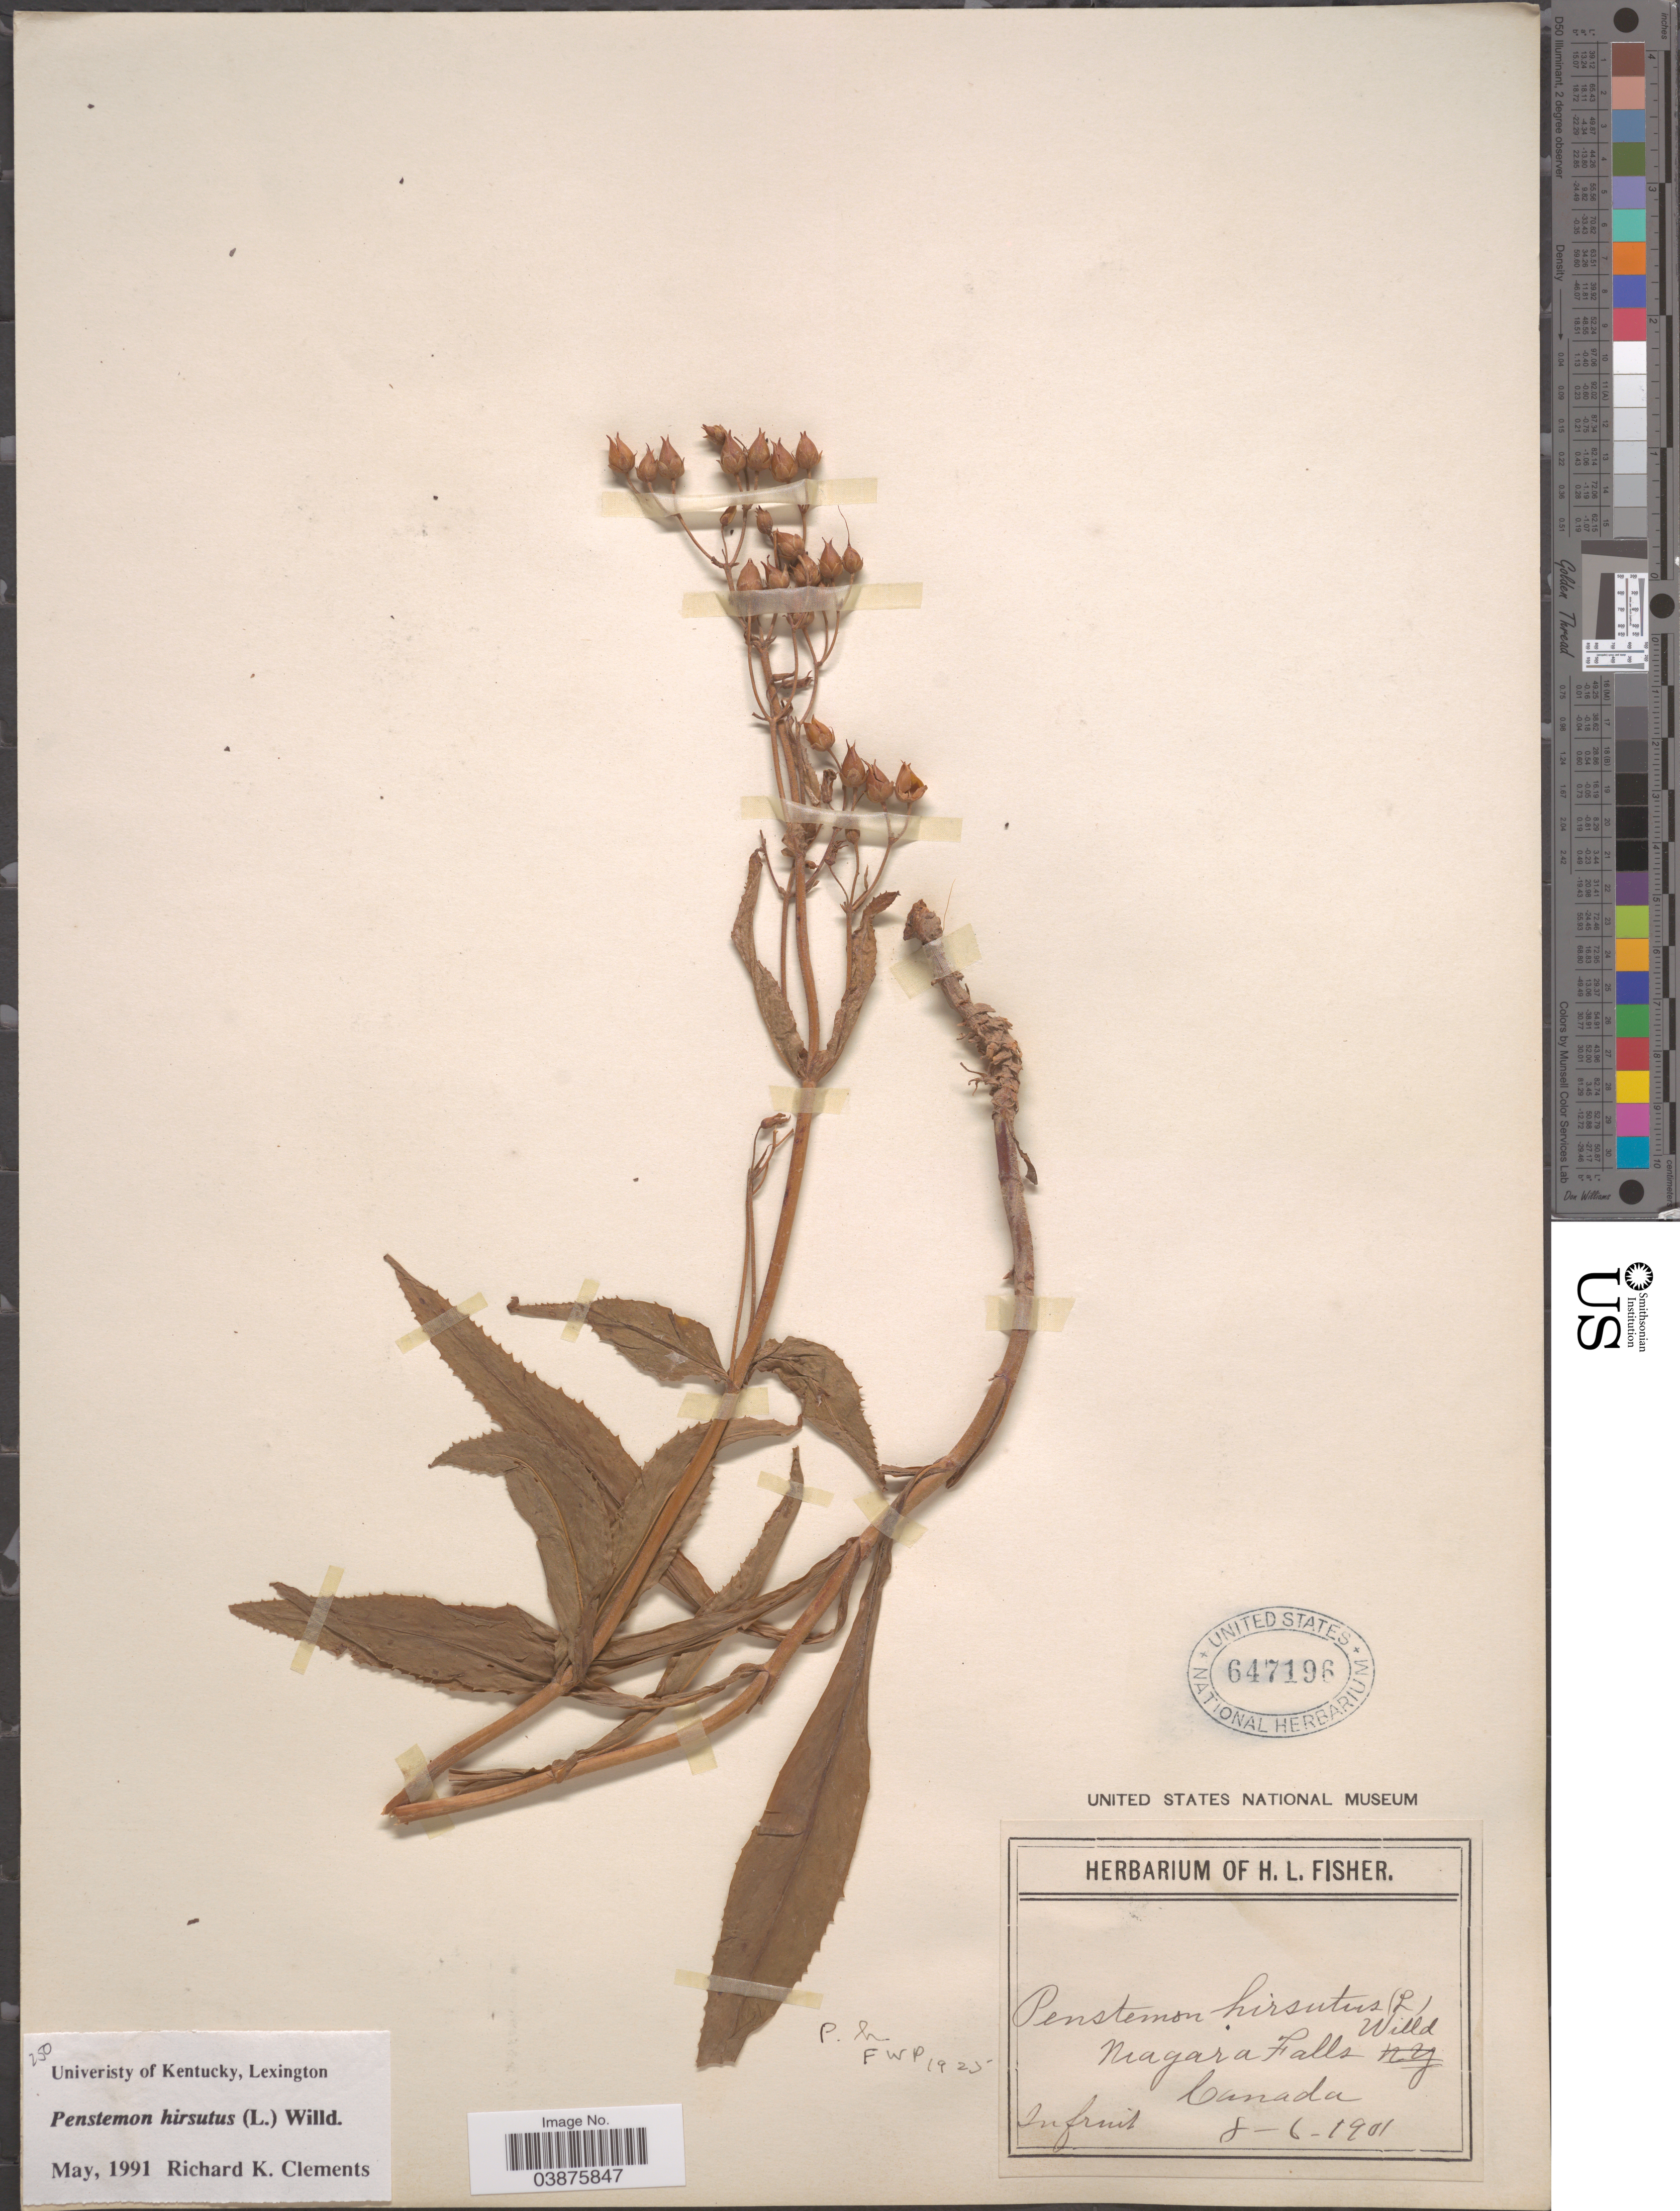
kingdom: Plantae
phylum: Tracheophyta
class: Magnoliopsida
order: Lamiales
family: Plantaginaceae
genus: Penstemon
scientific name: Penstemon hirsutus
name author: (L.) Willd.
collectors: ex herb. of H. L. Fisher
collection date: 1901-06-08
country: Canada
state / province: Ontario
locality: Niagara Falls.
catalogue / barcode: US 647196